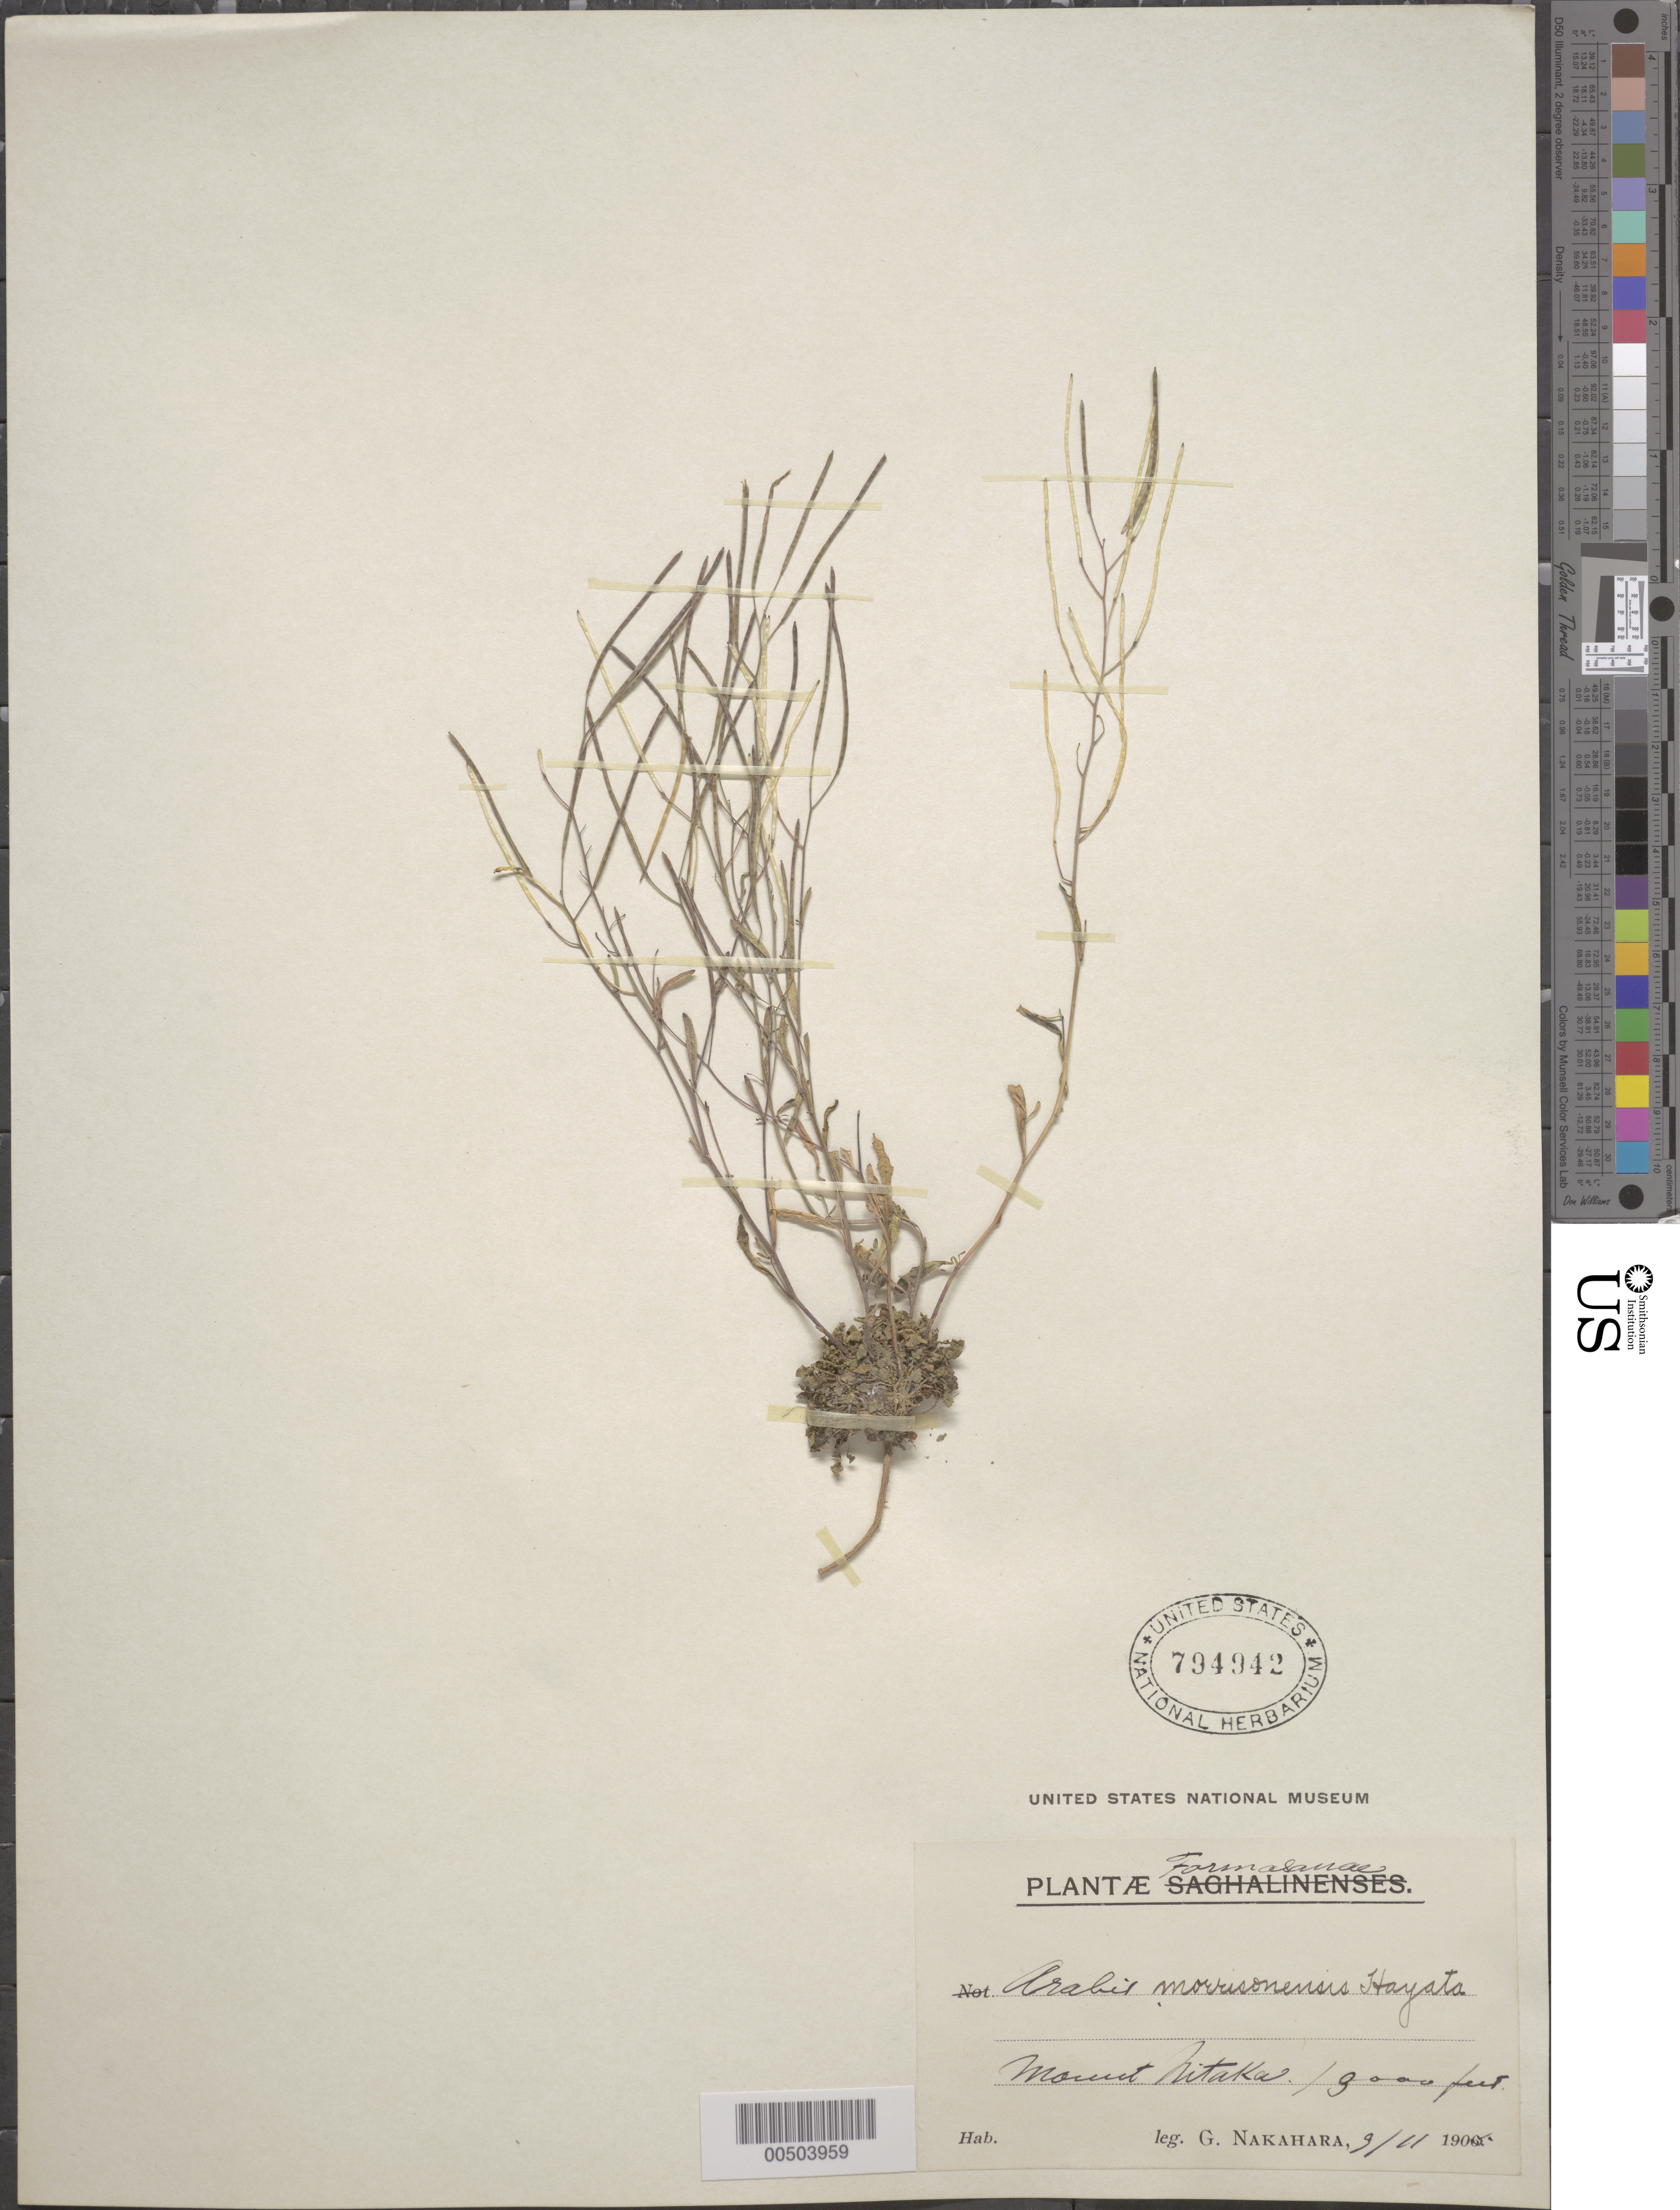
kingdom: Plantae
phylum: Tracheophyta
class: Magnoliopsida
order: Brassicales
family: Brassicaceae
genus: Arabis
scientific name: Arabis morrisonensis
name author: Hayata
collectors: G. Nakahara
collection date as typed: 09 Nov 1905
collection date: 1905-11-09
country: Taiwan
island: Taiwan [Formosa]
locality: Mount hitaka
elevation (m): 2743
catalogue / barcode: US 794942